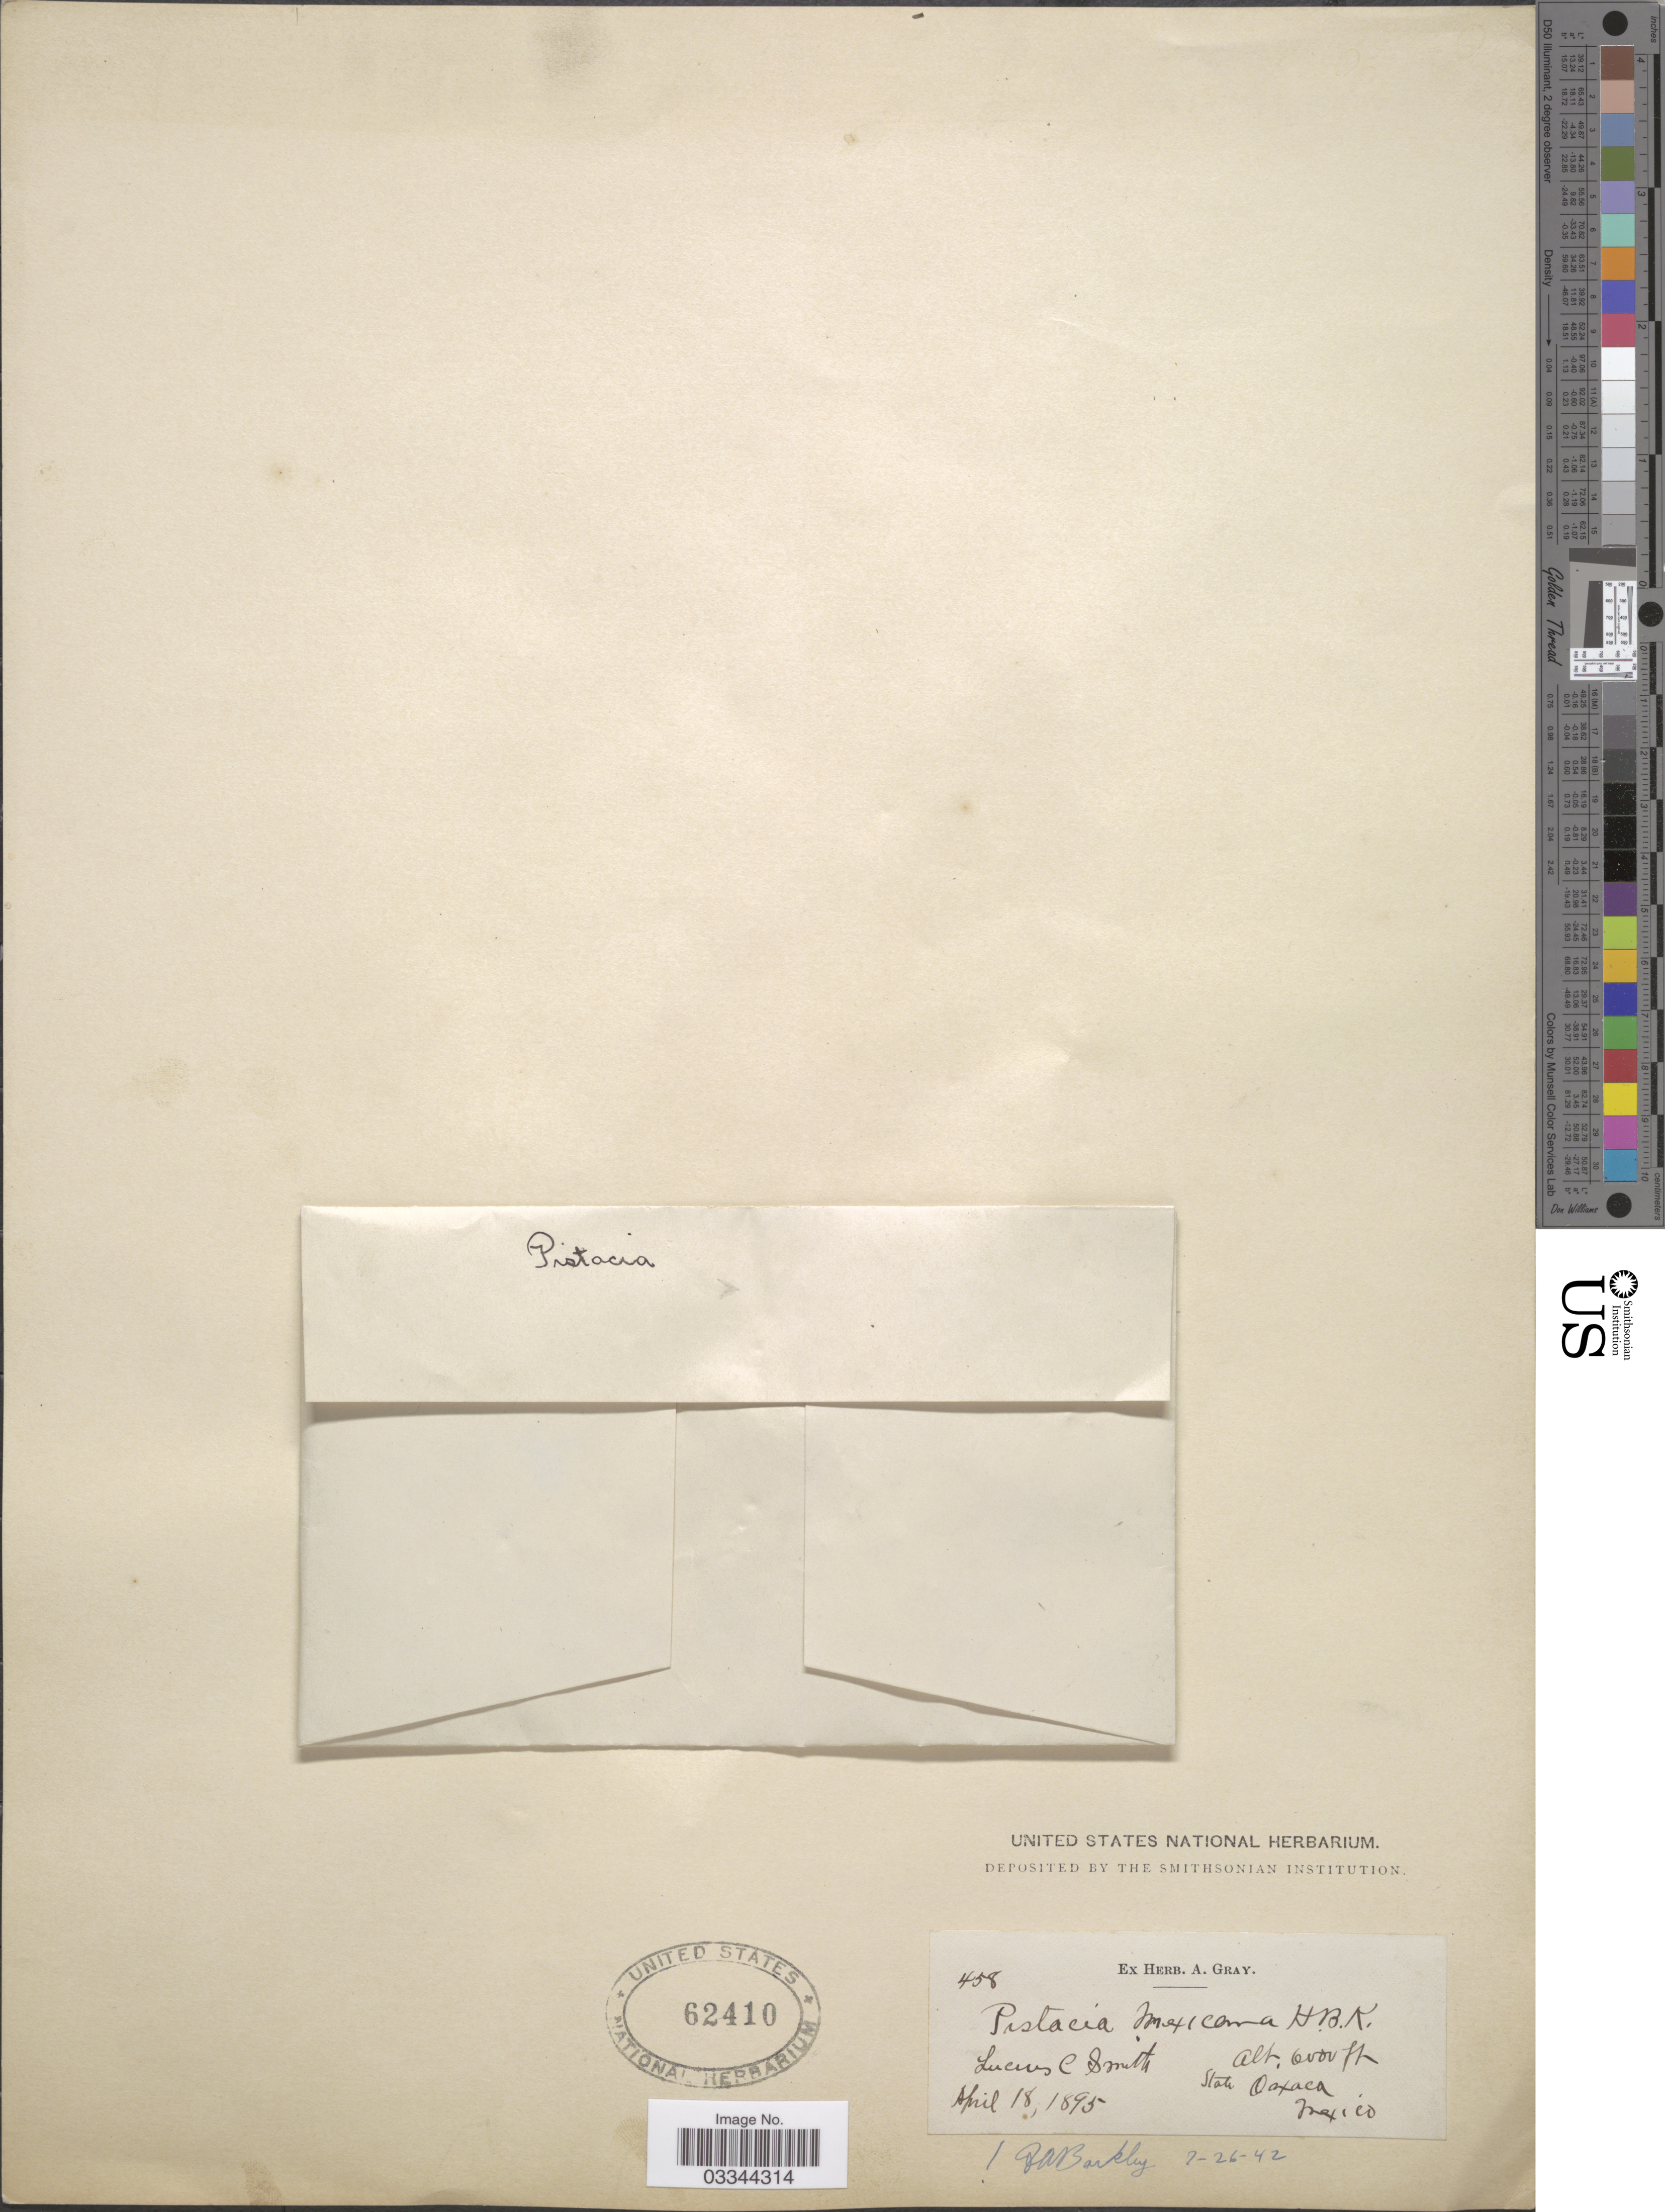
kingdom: Plantae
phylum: Tracheophyta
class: Magnoliopsida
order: Sapindales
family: Anacardiaceae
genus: Pistacia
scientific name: Pistacia mexicana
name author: Kunth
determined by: Mitchell, J. D.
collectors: L. C. Smith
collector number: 458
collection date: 1895-04-18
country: Mexico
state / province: Oaxaca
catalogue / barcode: US 62410